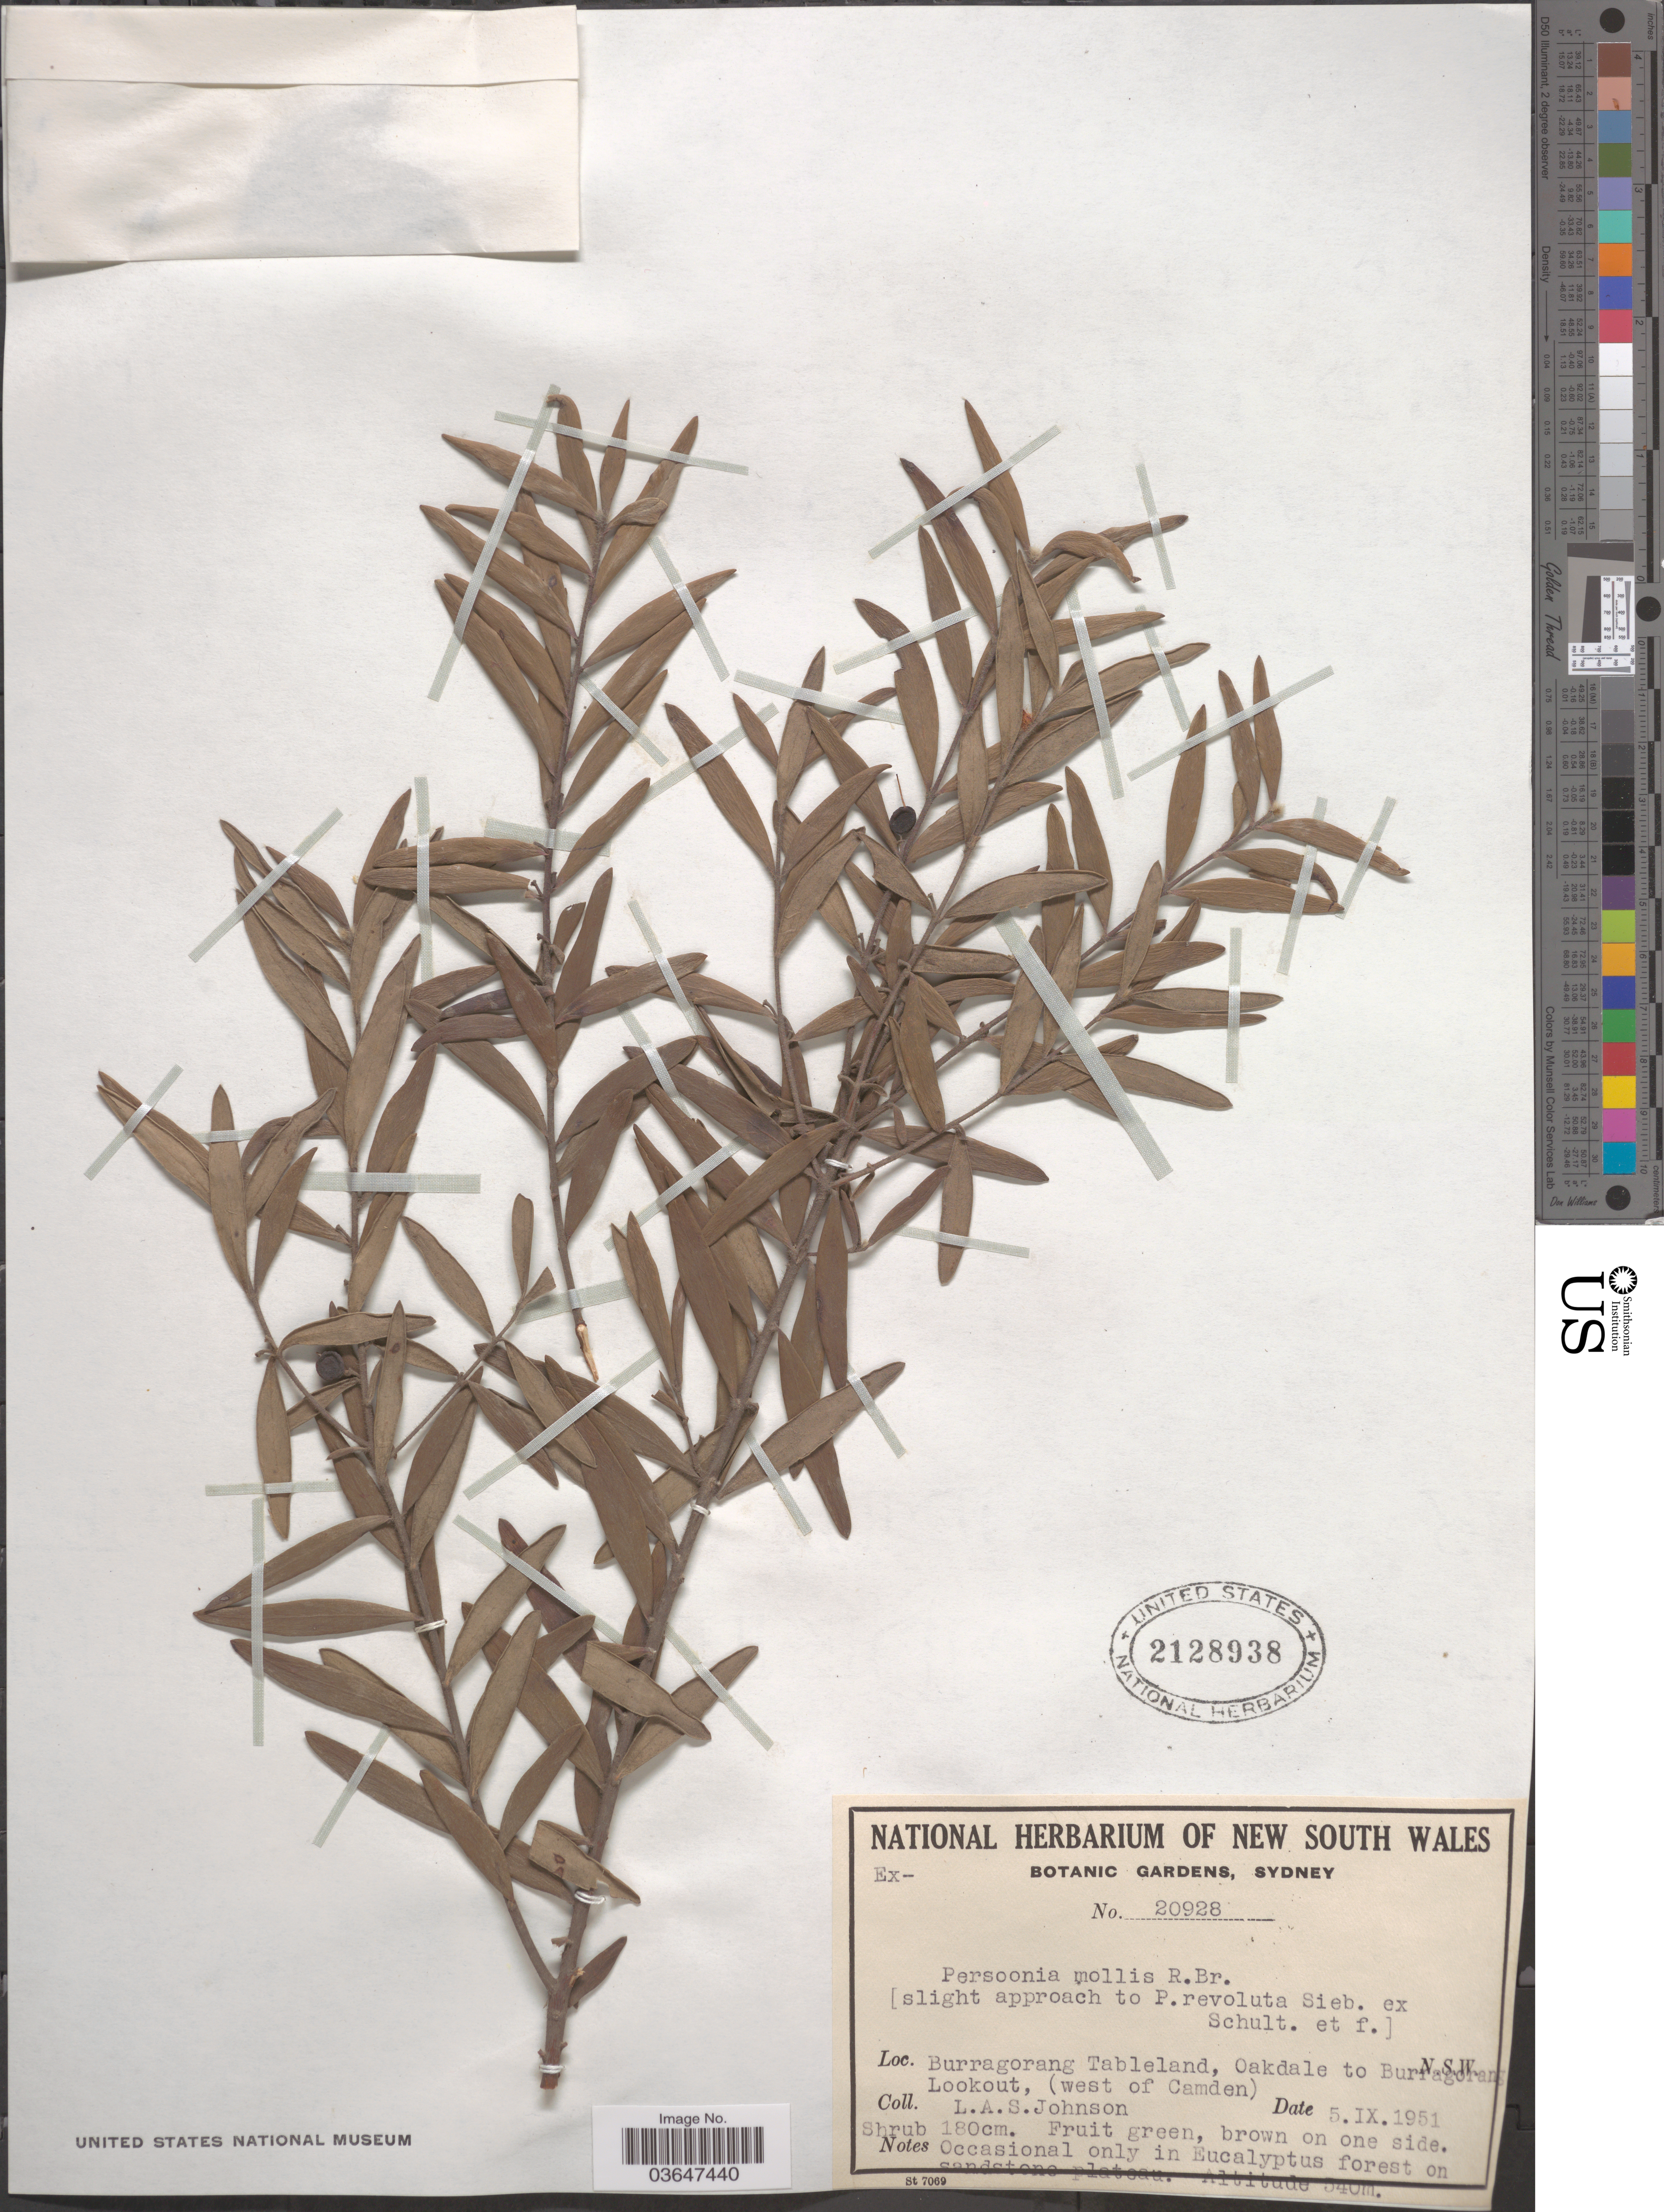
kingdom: Plantae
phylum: Tracheophyta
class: Magnoliopsida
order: Proteales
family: Proteaceae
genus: Persoonia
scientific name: Persoonia mollis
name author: R. Br.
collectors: L. A. S. Johnson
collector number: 20928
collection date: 1951-09-05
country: Australia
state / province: New South Wales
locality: Burragorang Tableland, Oakdale to Burragorang Lookout, (west of Camden).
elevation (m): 540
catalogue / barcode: US 2128938